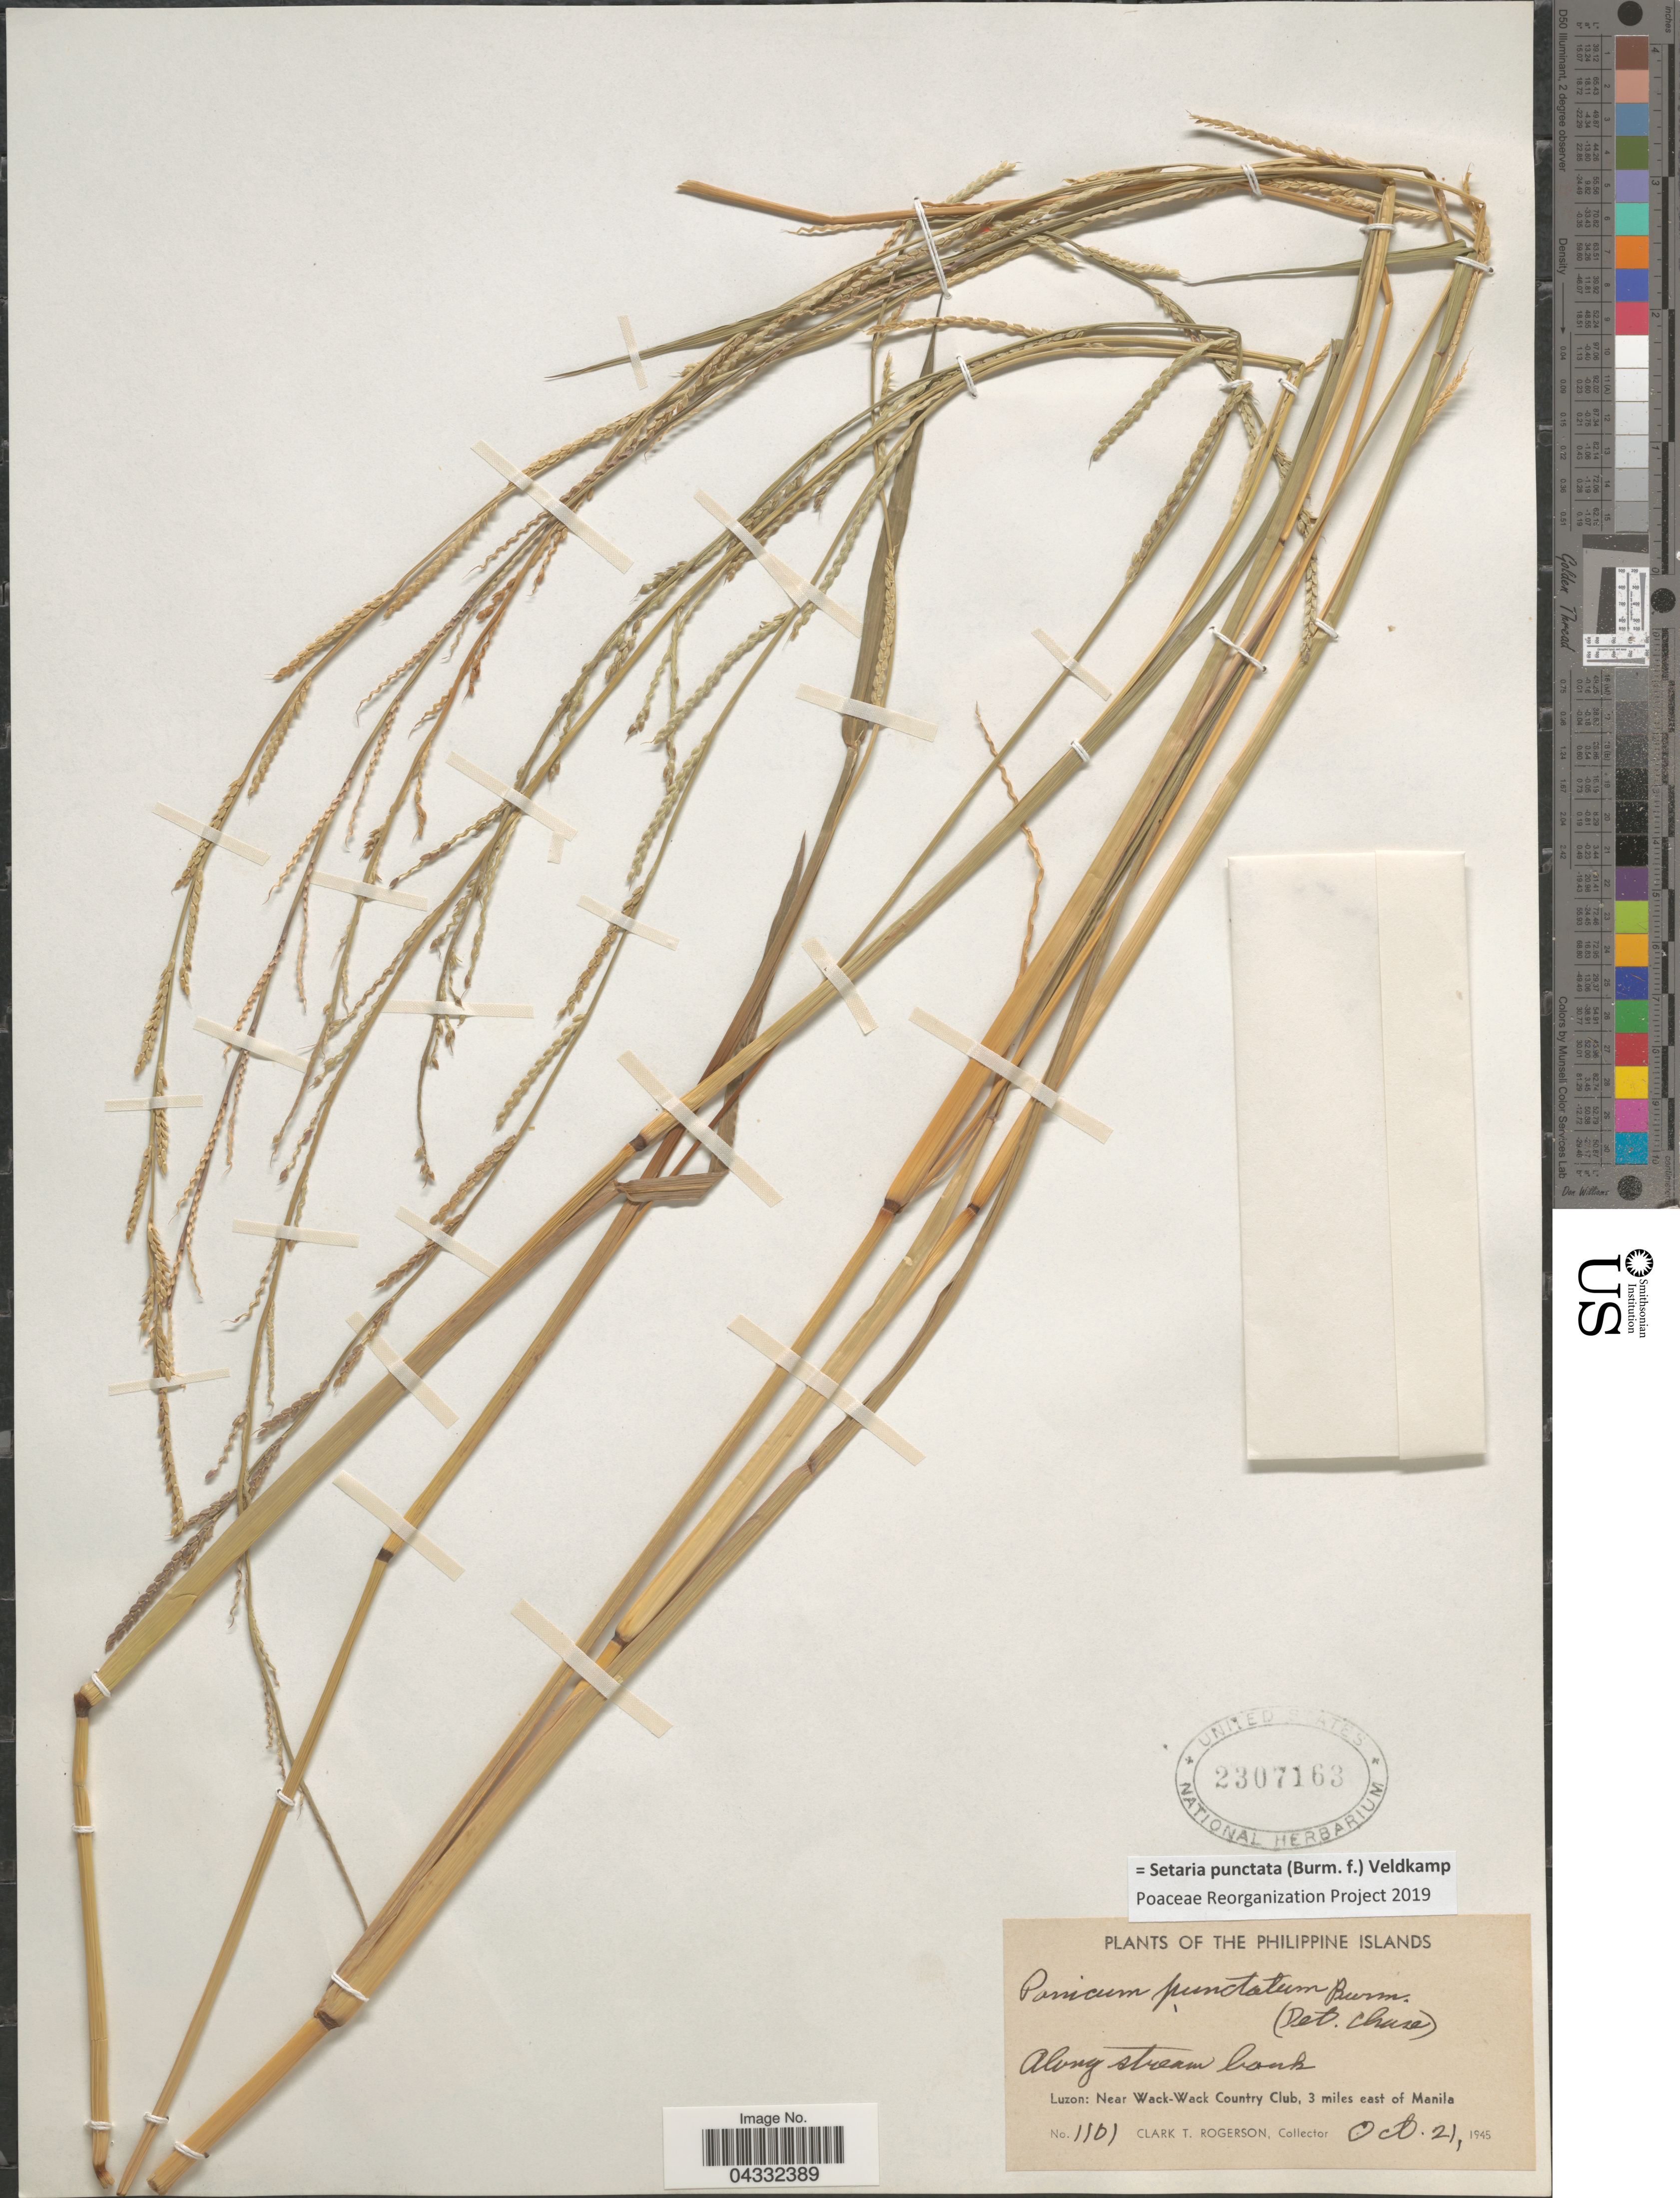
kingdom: Plantae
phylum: Tracheophyta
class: Liliopsida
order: Poales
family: Poaceae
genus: Setaria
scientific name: Setaria punctata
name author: (Burm. f.) Veldkamp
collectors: C. Rogerson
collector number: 1101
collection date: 1945-10-21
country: Philippines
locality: The Philippine Islands. Luzon: Near Wack-Wack Country Club, 3 miles east of Manila.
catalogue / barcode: US 2307163